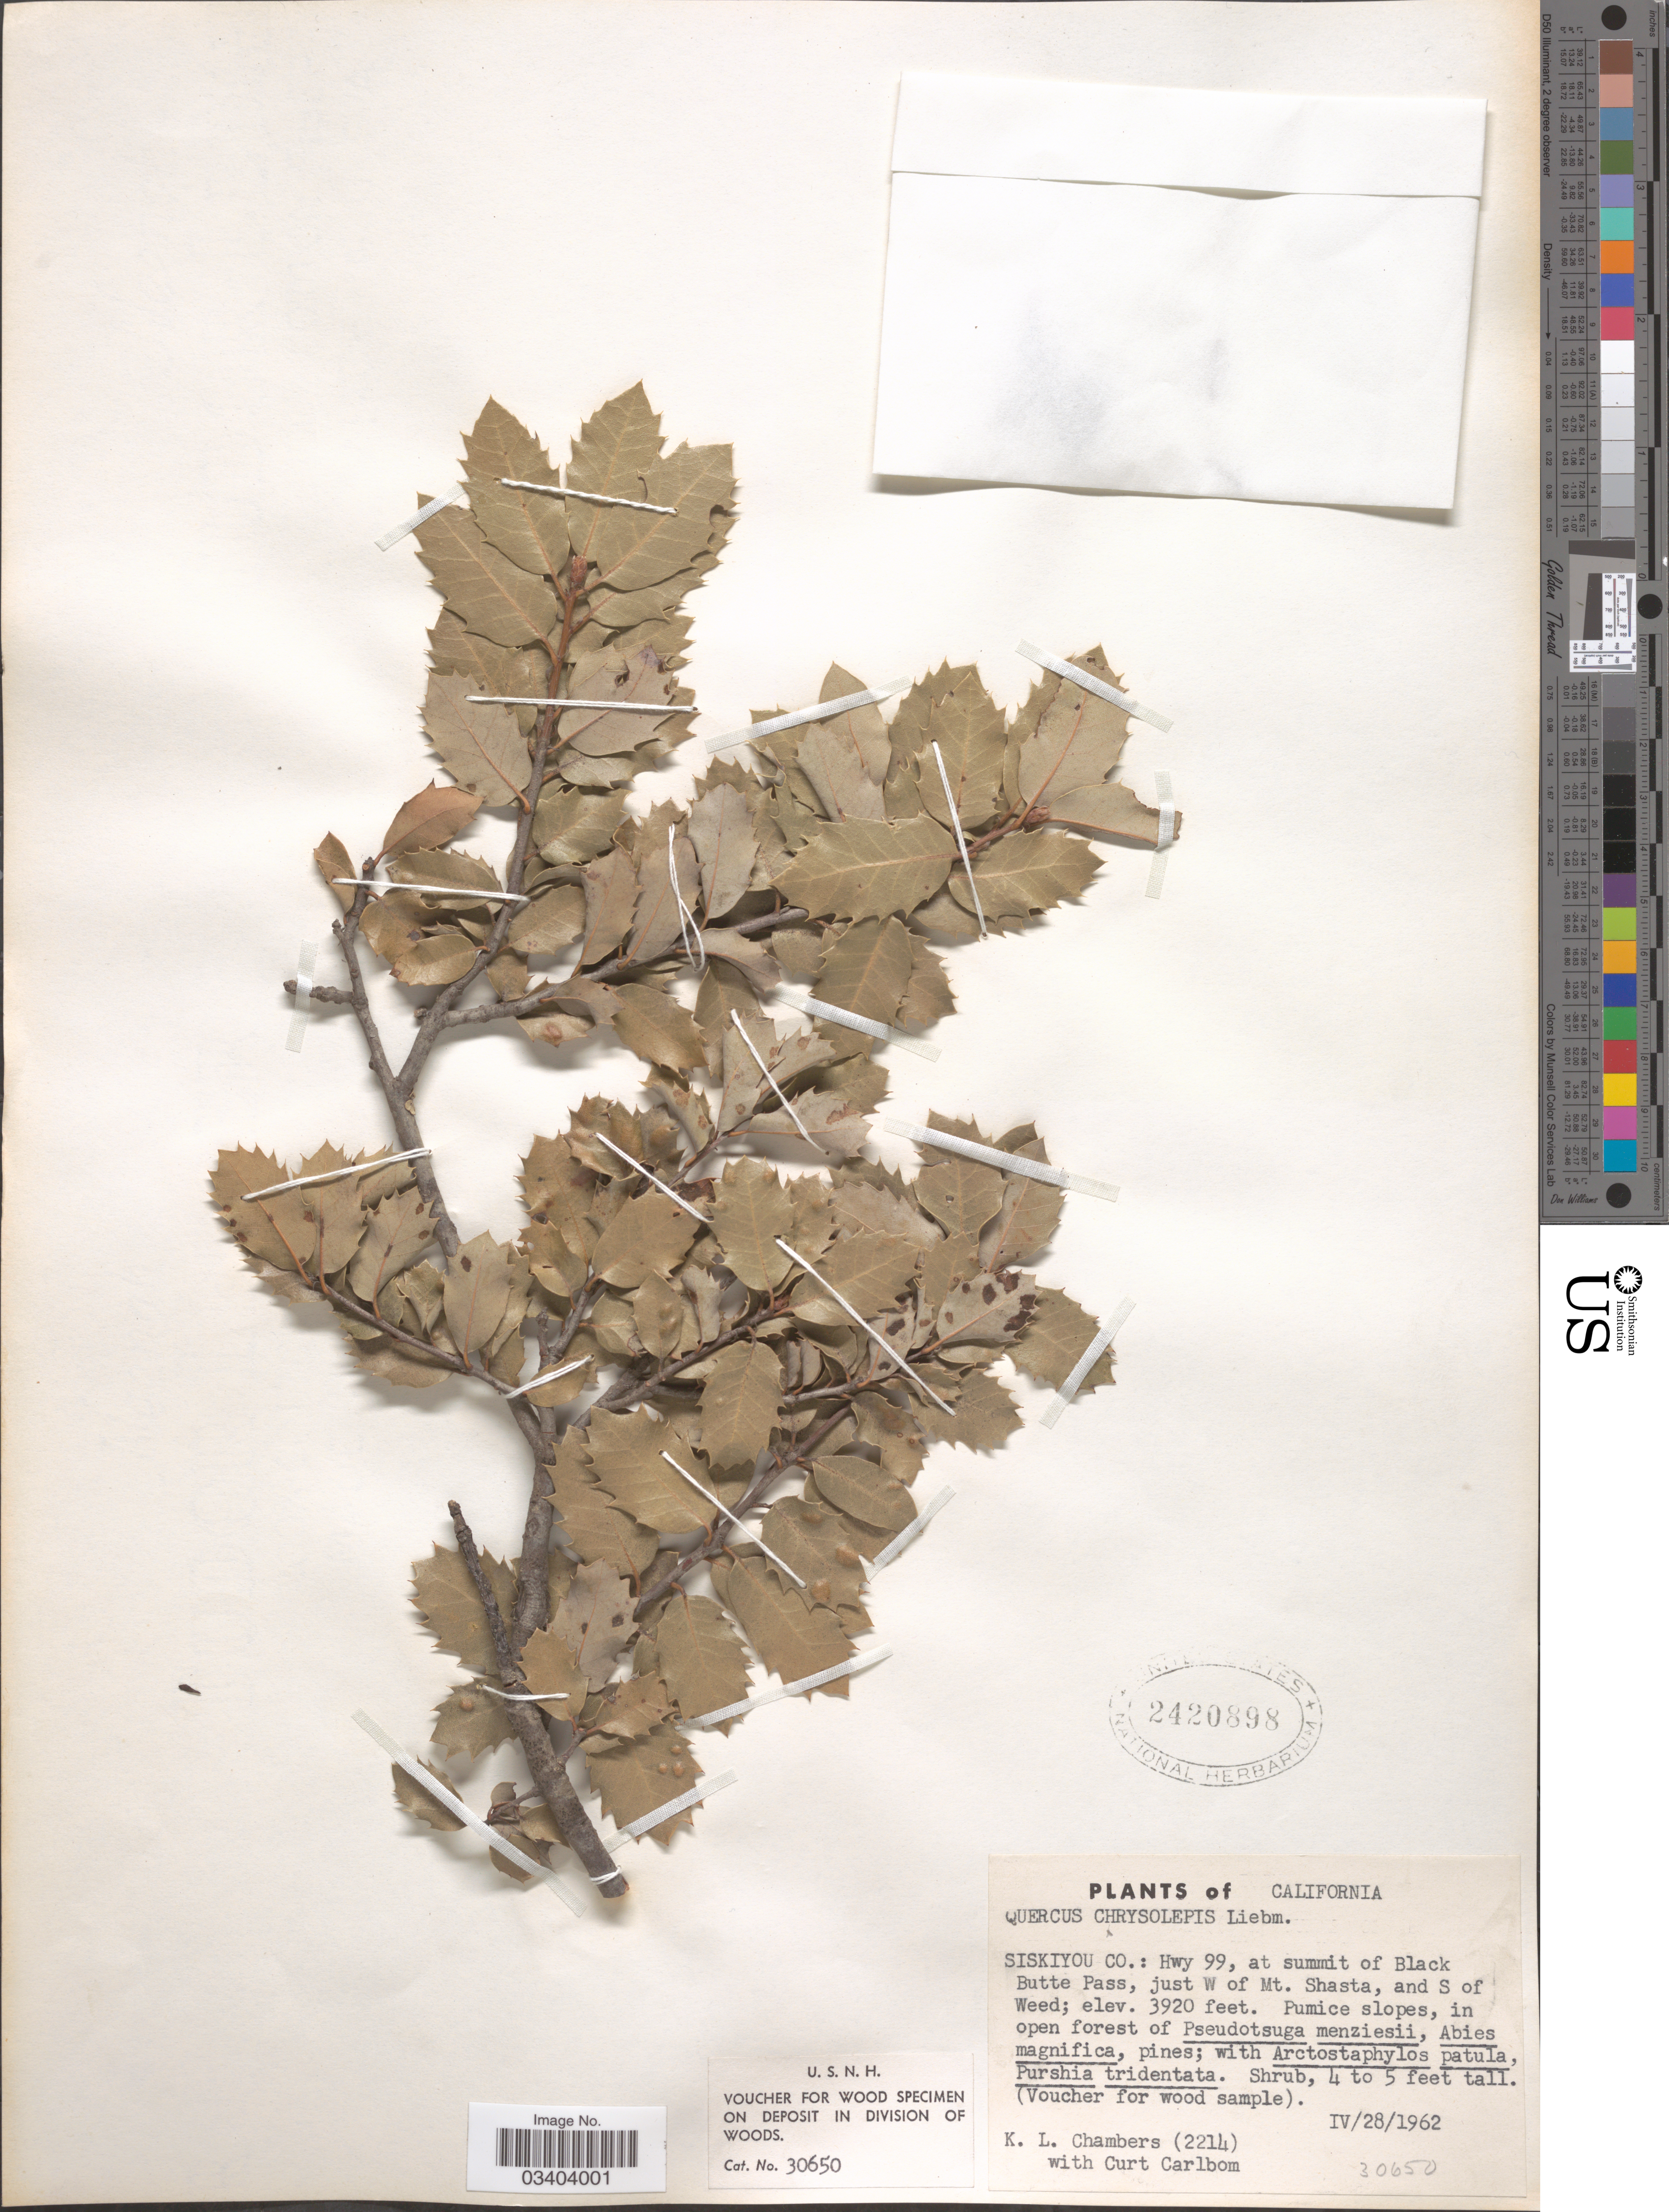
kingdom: Plantae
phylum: Tracheophyta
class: Magnoliopsida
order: Fagales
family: Fagaceae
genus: Quercus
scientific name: Quercus chrysolepis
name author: Liebm.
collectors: K. Chambers & C. Carlbom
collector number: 2214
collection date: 1962-04-28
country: United States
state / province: California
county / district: Siskiyou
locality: Siskiyou Co.: Hwy 99, at summit of Black Butte Pass, just W of Mt. Shasta, and S of Weed.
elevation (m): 1195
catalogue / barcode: US 2420898